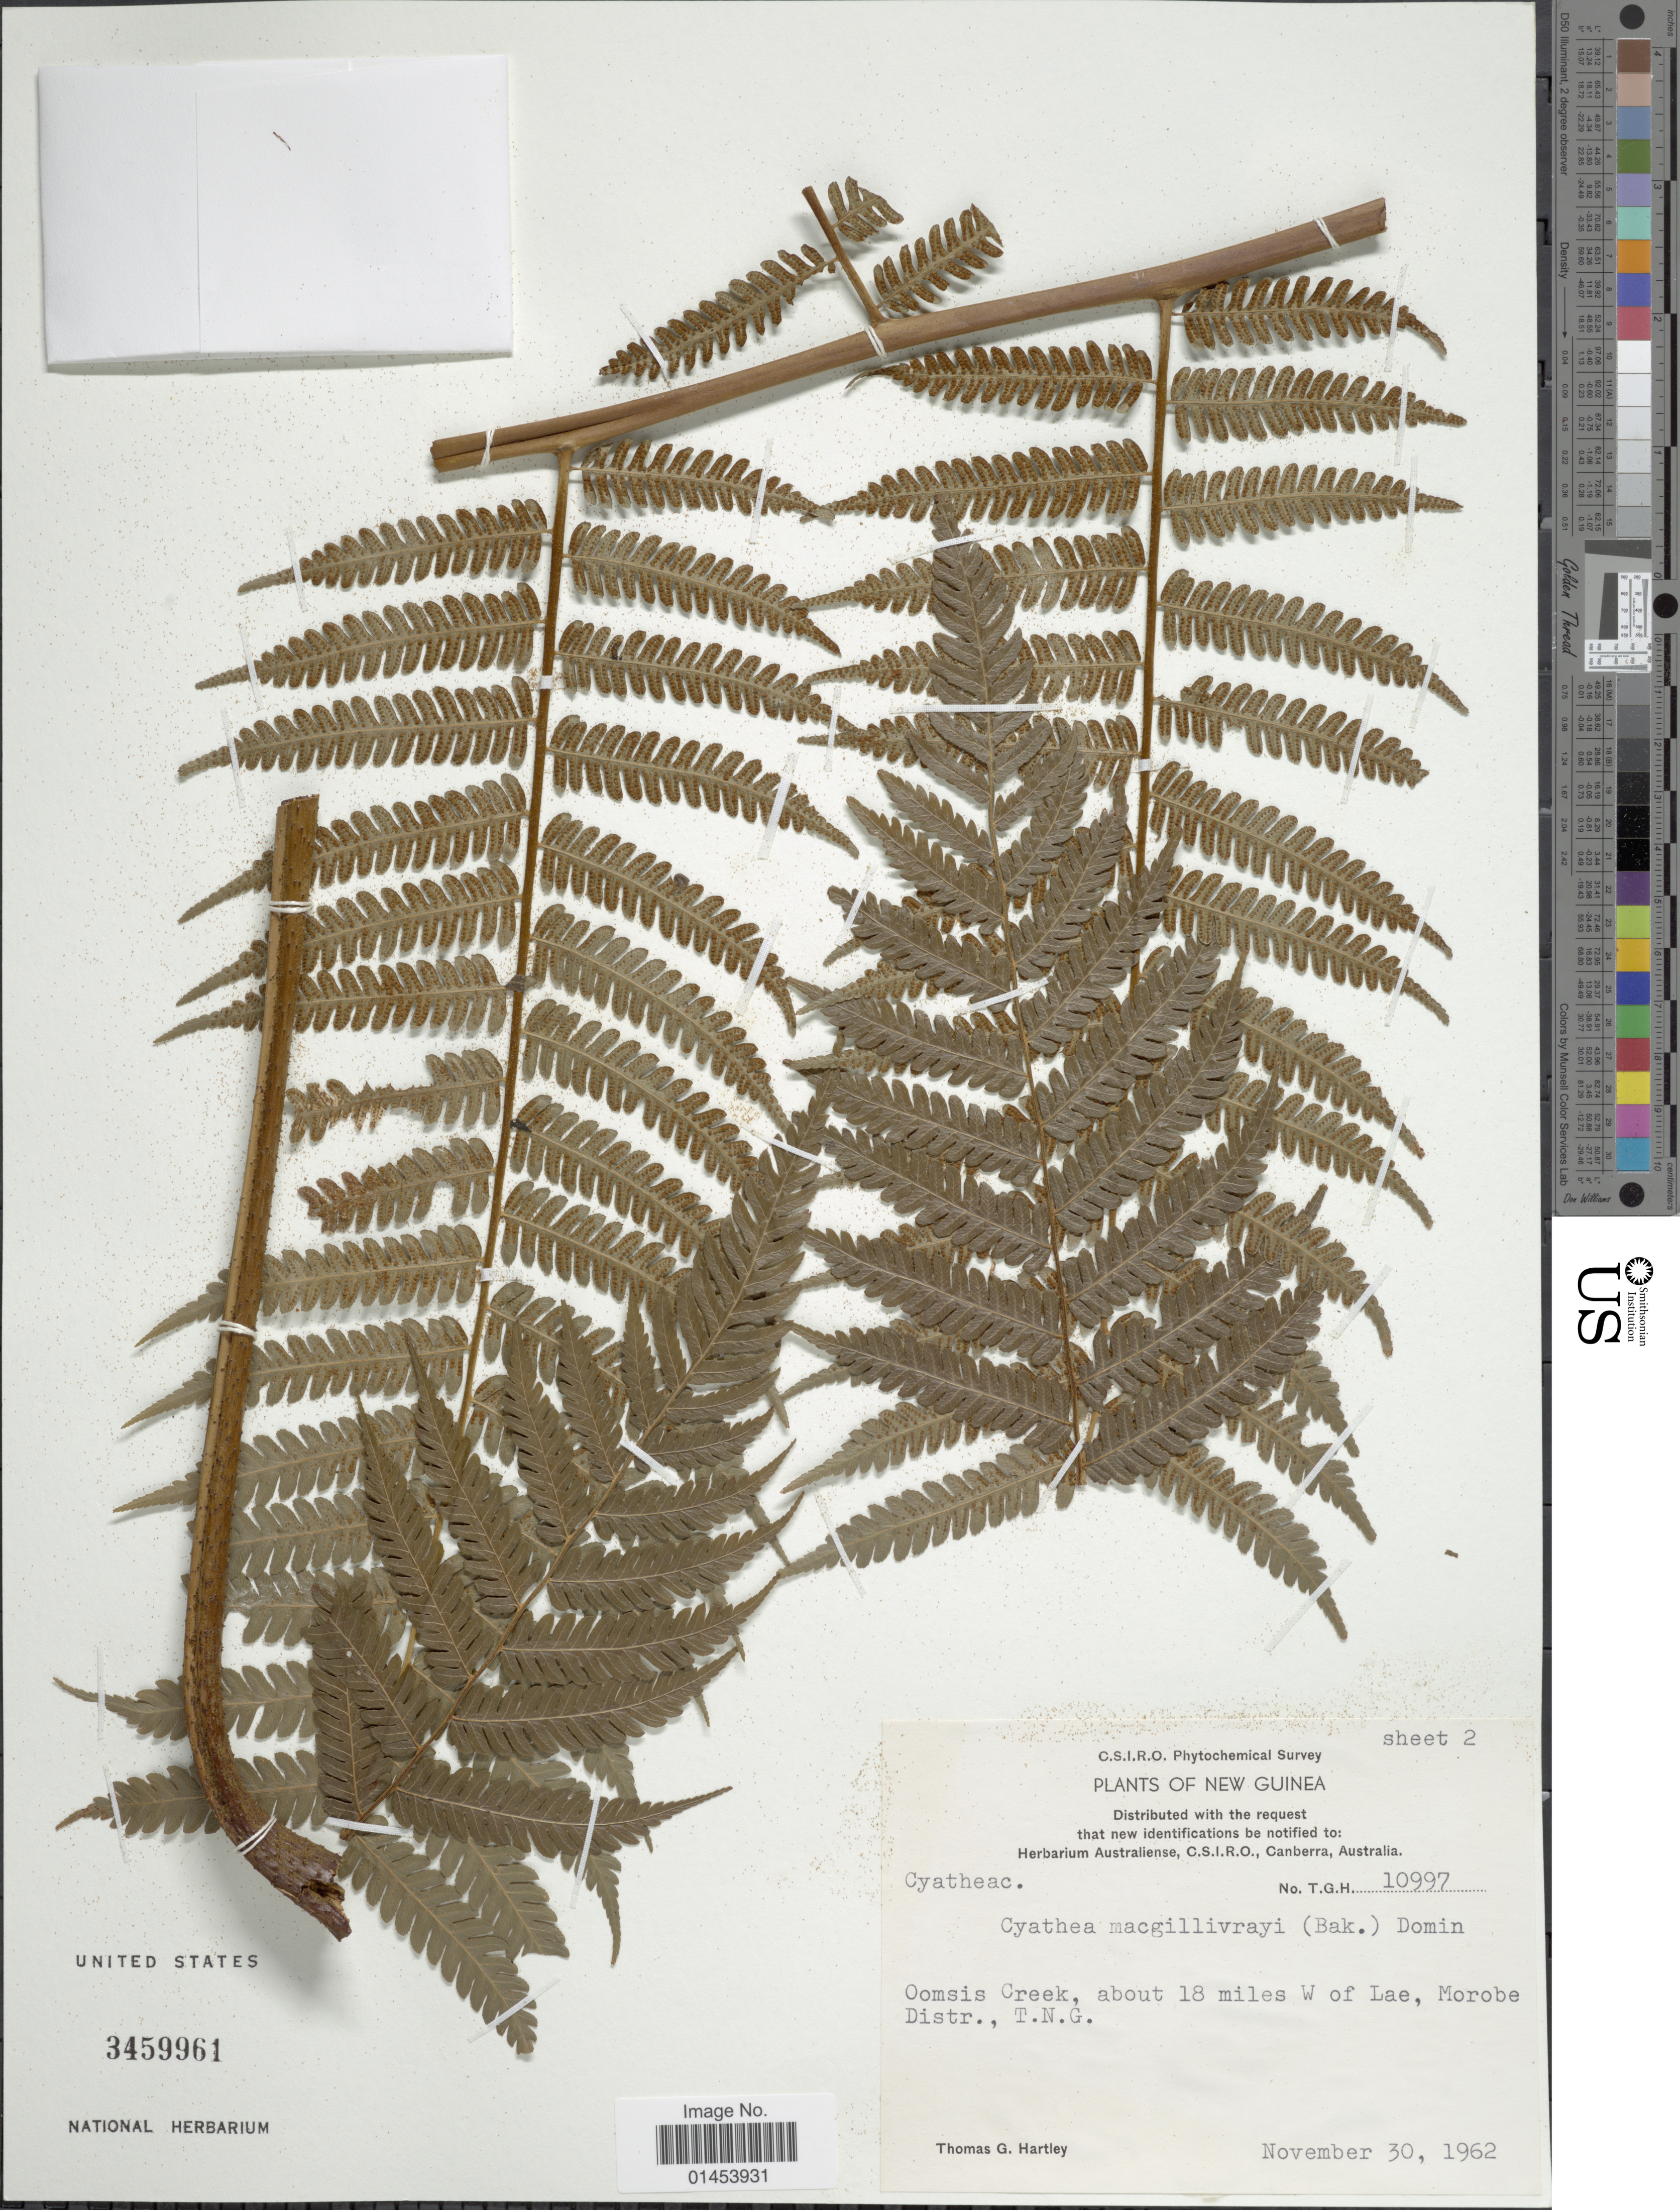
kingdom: Plantae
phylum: Tracheophyta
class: Polypodiopsida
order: Cyatheales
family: Cyatheaceae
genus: Cyathea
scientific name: Cyathea macgillivrayi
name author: (Baker) Domin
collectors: T. G. Hartley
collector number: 10997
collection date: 1962-11-30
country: Papua New Guinea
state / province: Morobe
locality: New Guinea. Oomsis Creek, about 18 miles W of Lae, Morobe Distr., T.N.G.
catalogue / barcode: US 3459961